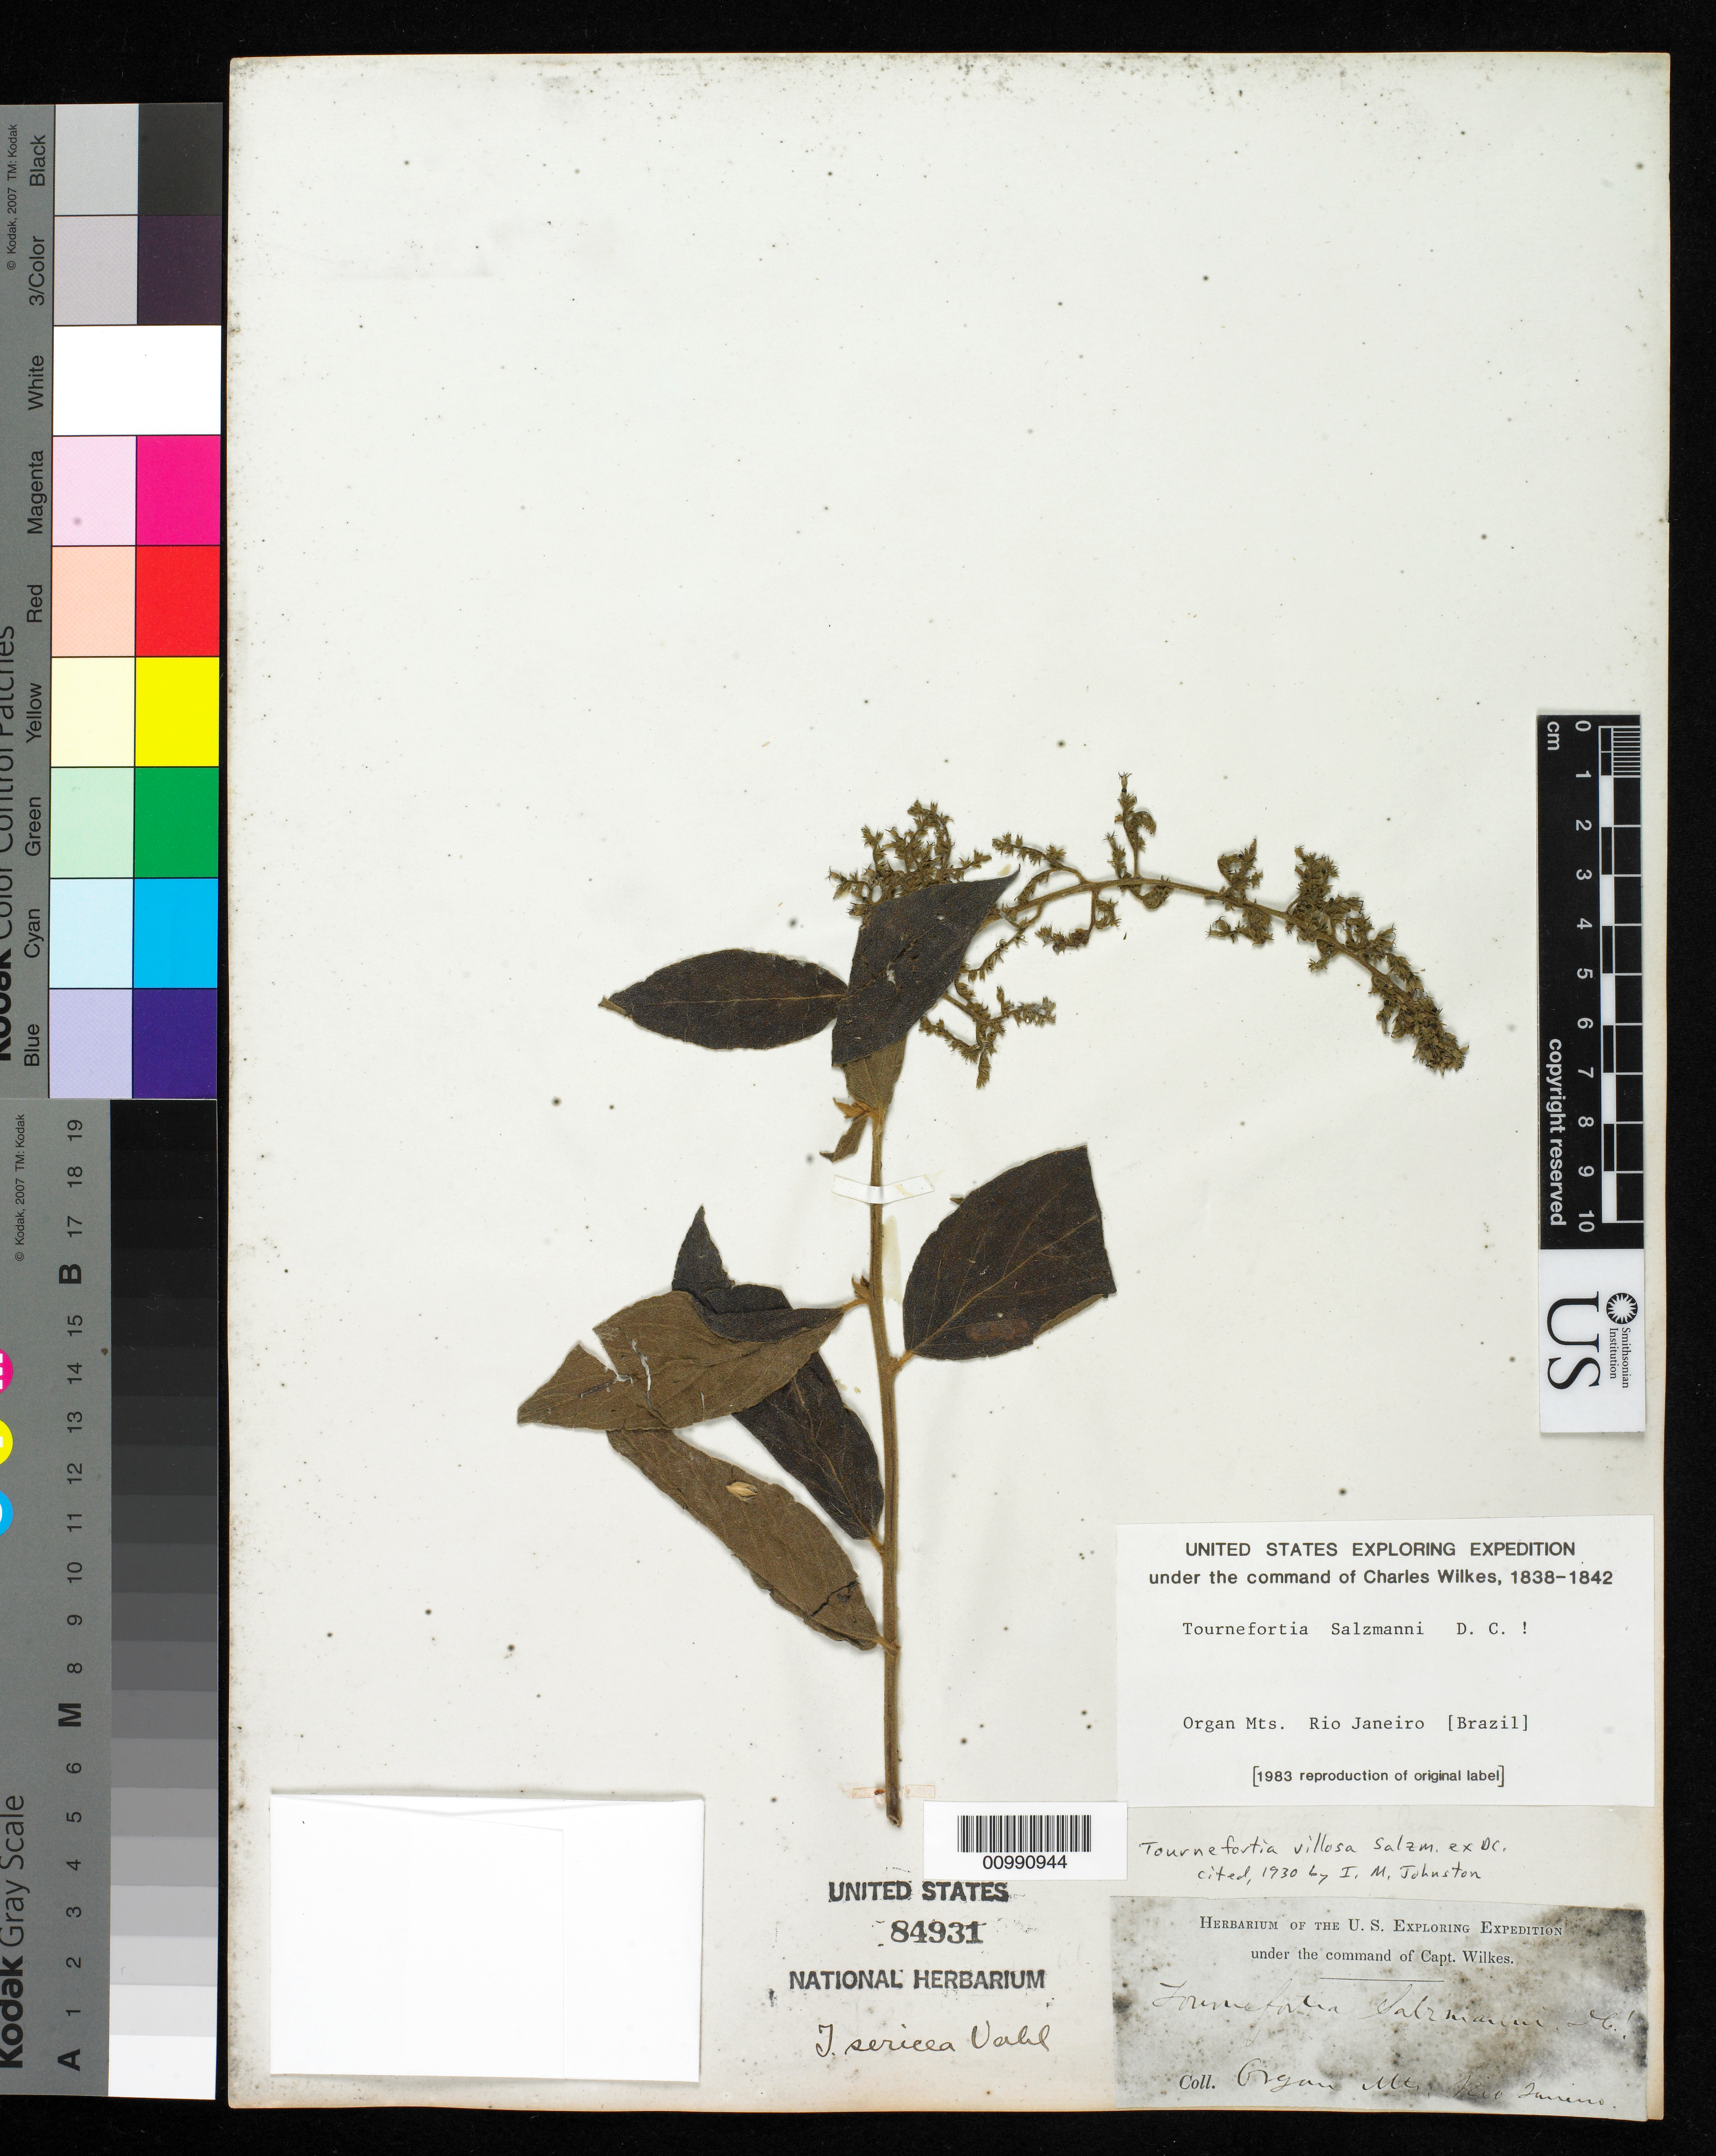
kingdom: Plantae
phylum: Tracheophyta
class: Magnoliopsida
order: Boraginales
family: Heliotropiaceae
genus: Tournefortia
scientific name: Tournefortia salzmannii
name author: DC.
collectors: Wilkes Explor. Exped.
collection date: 1838/1842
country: Brazil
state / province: Rio de Janeiro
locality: Organ Mountains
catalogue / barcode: US 84931